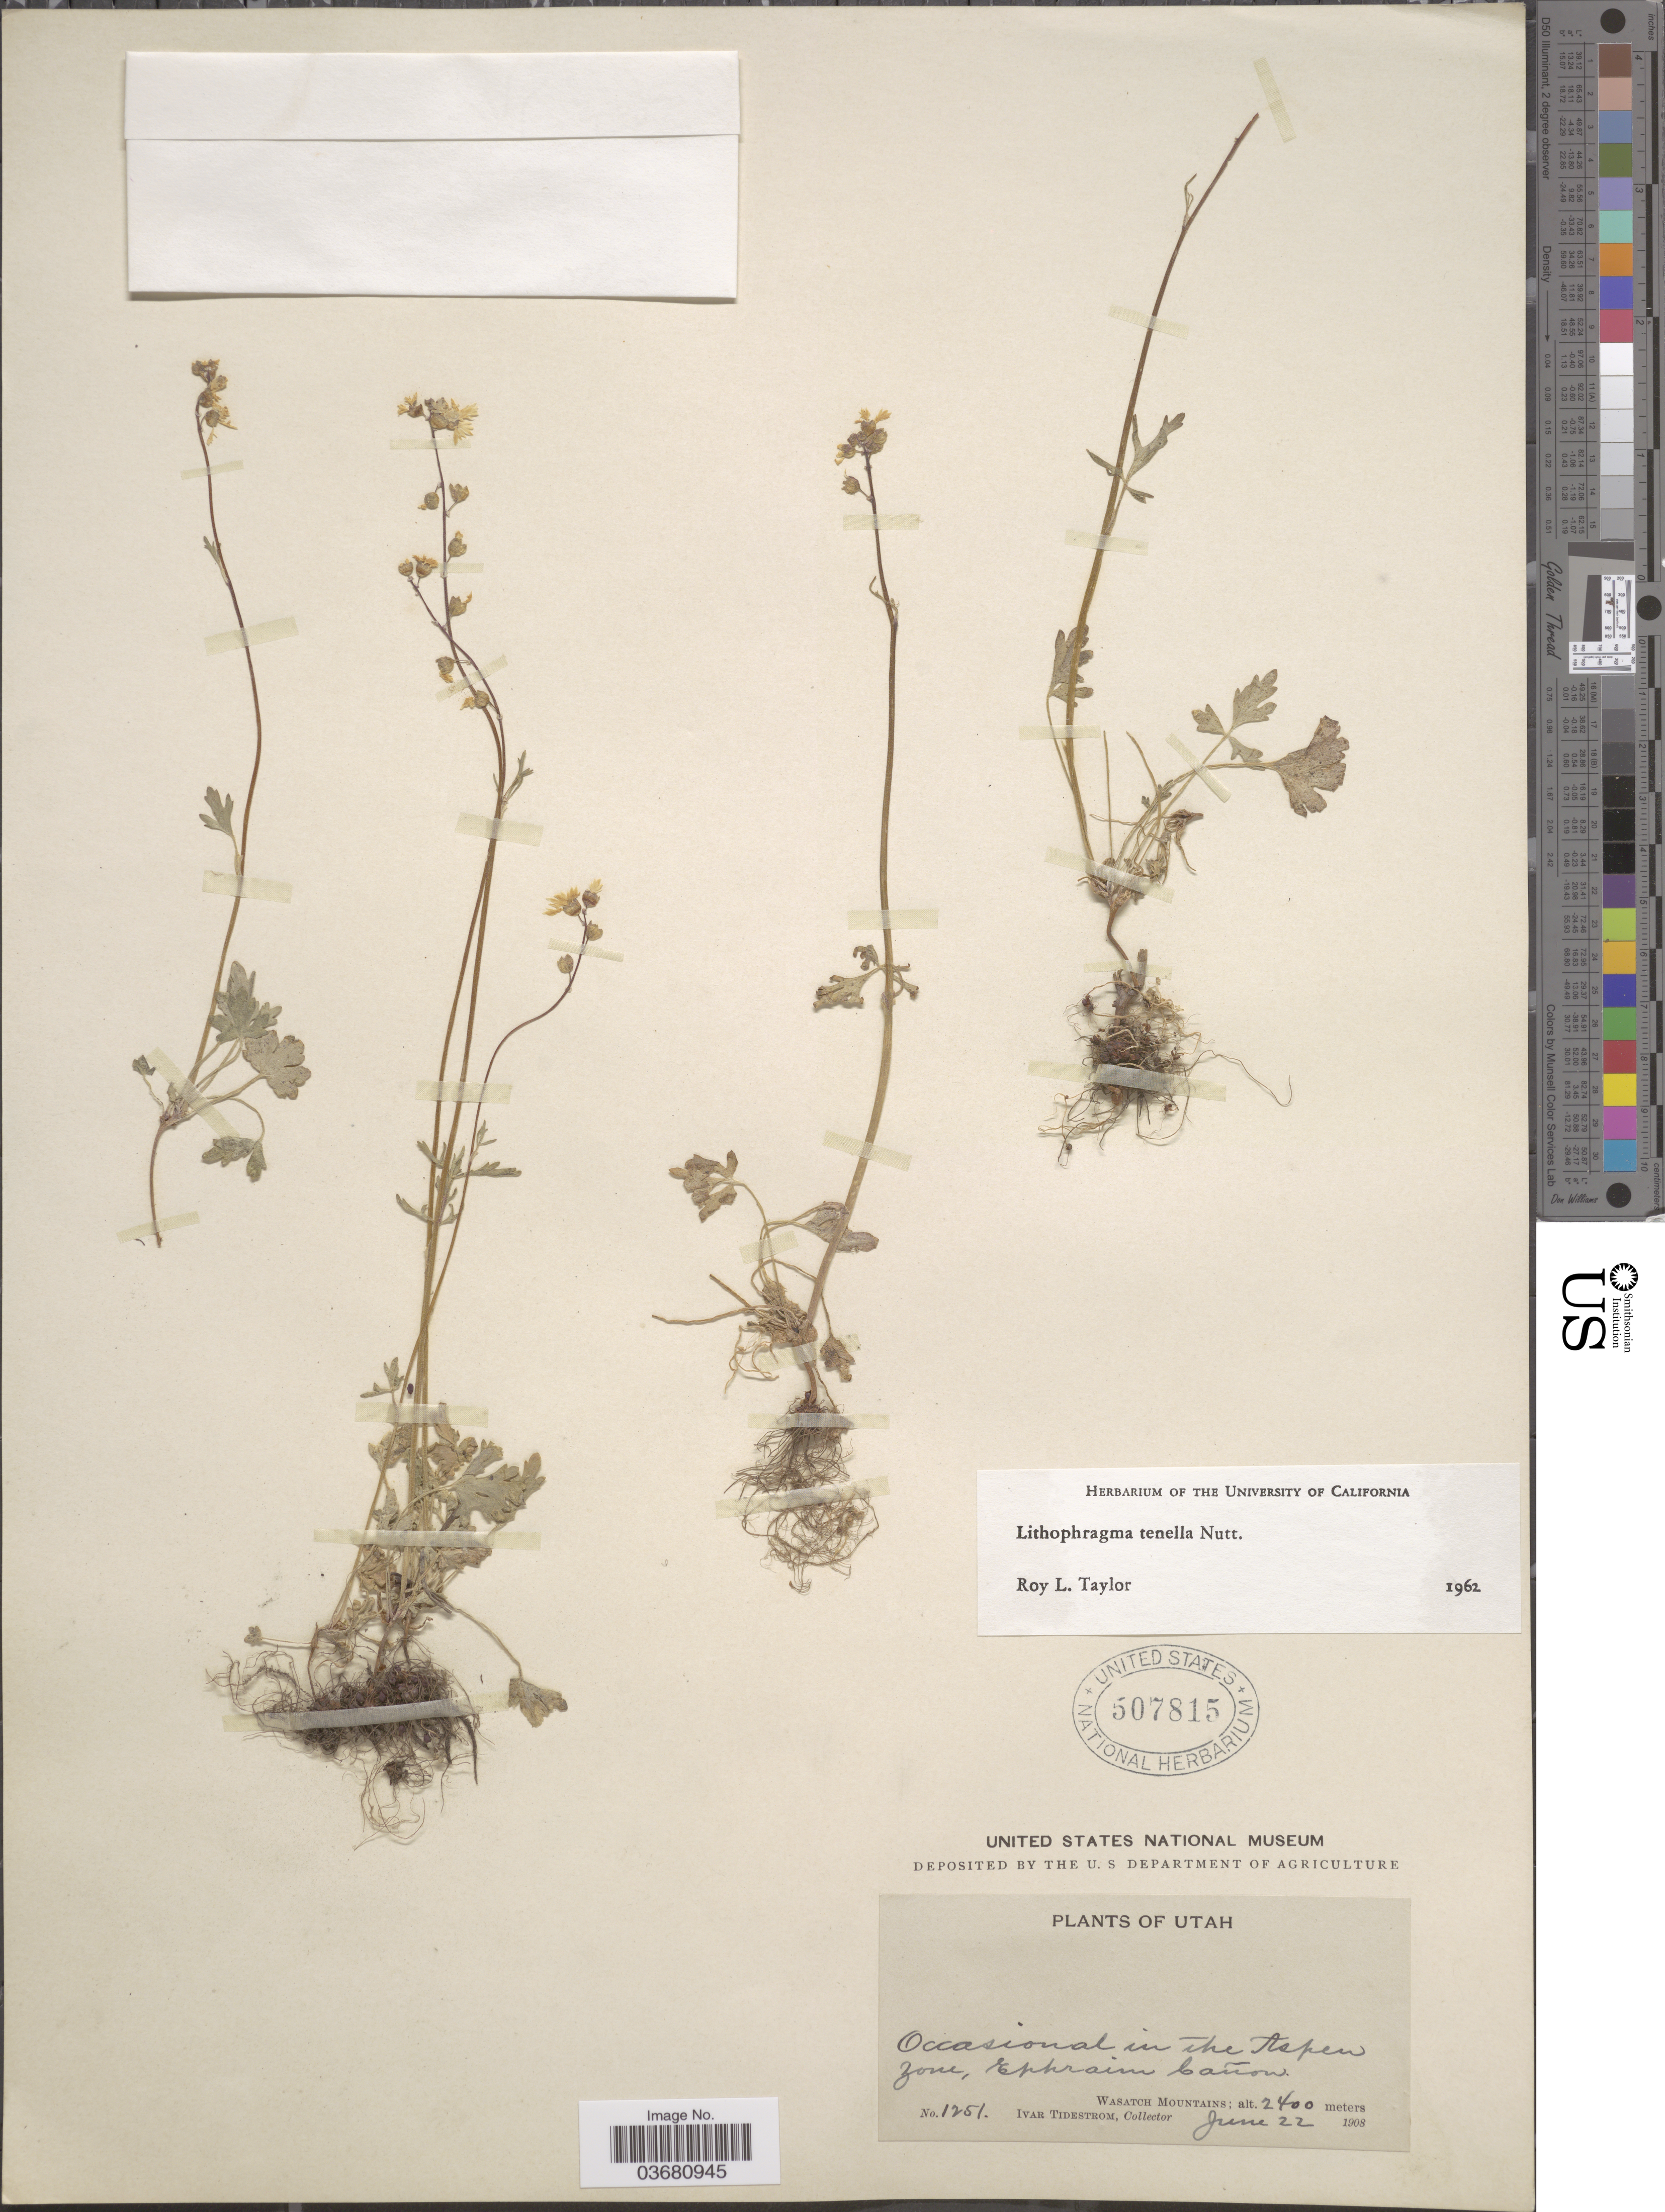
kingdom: Plantae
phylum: Tracheophyta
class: Magnoliopsida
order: Saxifragales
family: Saxifragaceae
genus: Lithophragma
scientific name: Lithophragma tenellum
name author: Nutt.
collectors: I. F. Tidestrom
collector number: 1251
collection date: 1908-06-22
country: United States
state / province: Utah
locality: In the Aspen Zone, Ephraim Cañon. Wasatch Mountains.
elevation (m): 2400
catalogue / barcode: US 507815